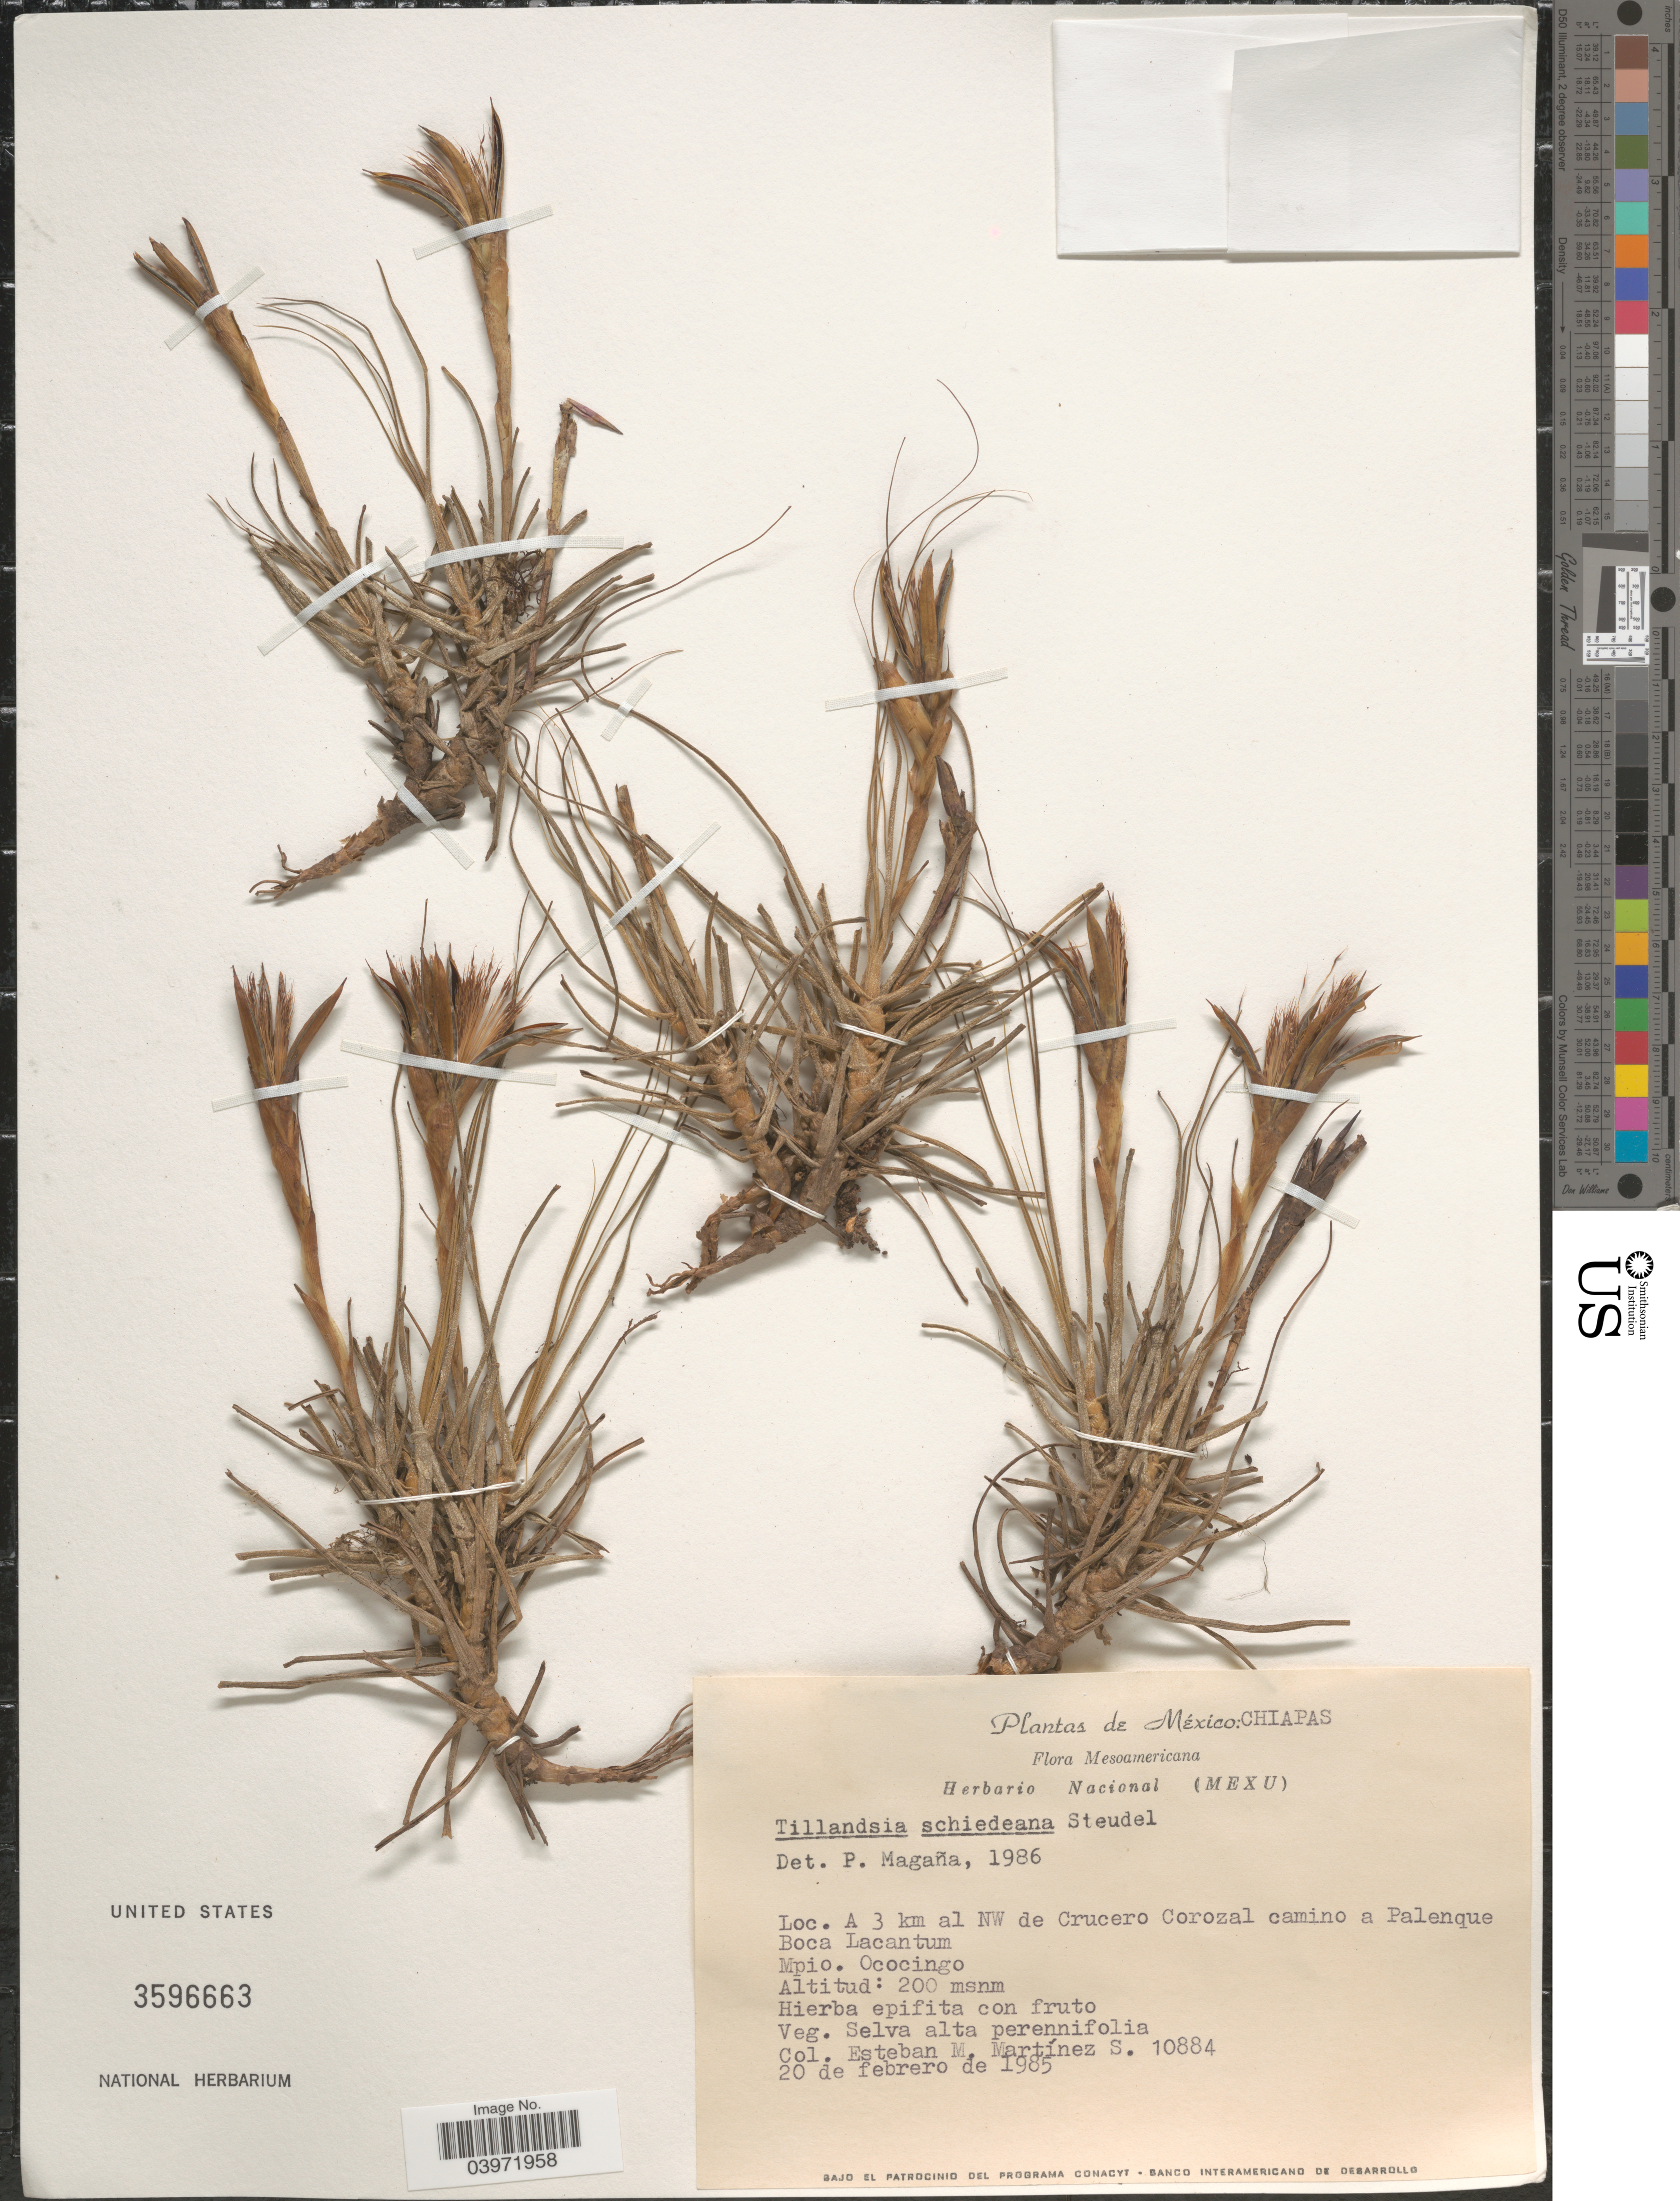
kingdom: Plantae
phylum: Tracheophyta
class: Liliopsida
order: Poales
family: Bromeliaceae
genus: Tillandsia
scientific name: Tillandsia schiedeana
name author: Steud.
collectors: E. M. Martínez S.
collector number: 10884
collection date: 1985-02-20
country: Mexico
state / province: Chiapas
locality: Mesoamericana. A 3 km al NW de Crucero Corozal camino a Palenque Boca Lacantum. Mpio. Oconingo.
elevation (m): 200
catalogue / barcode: US 3596663